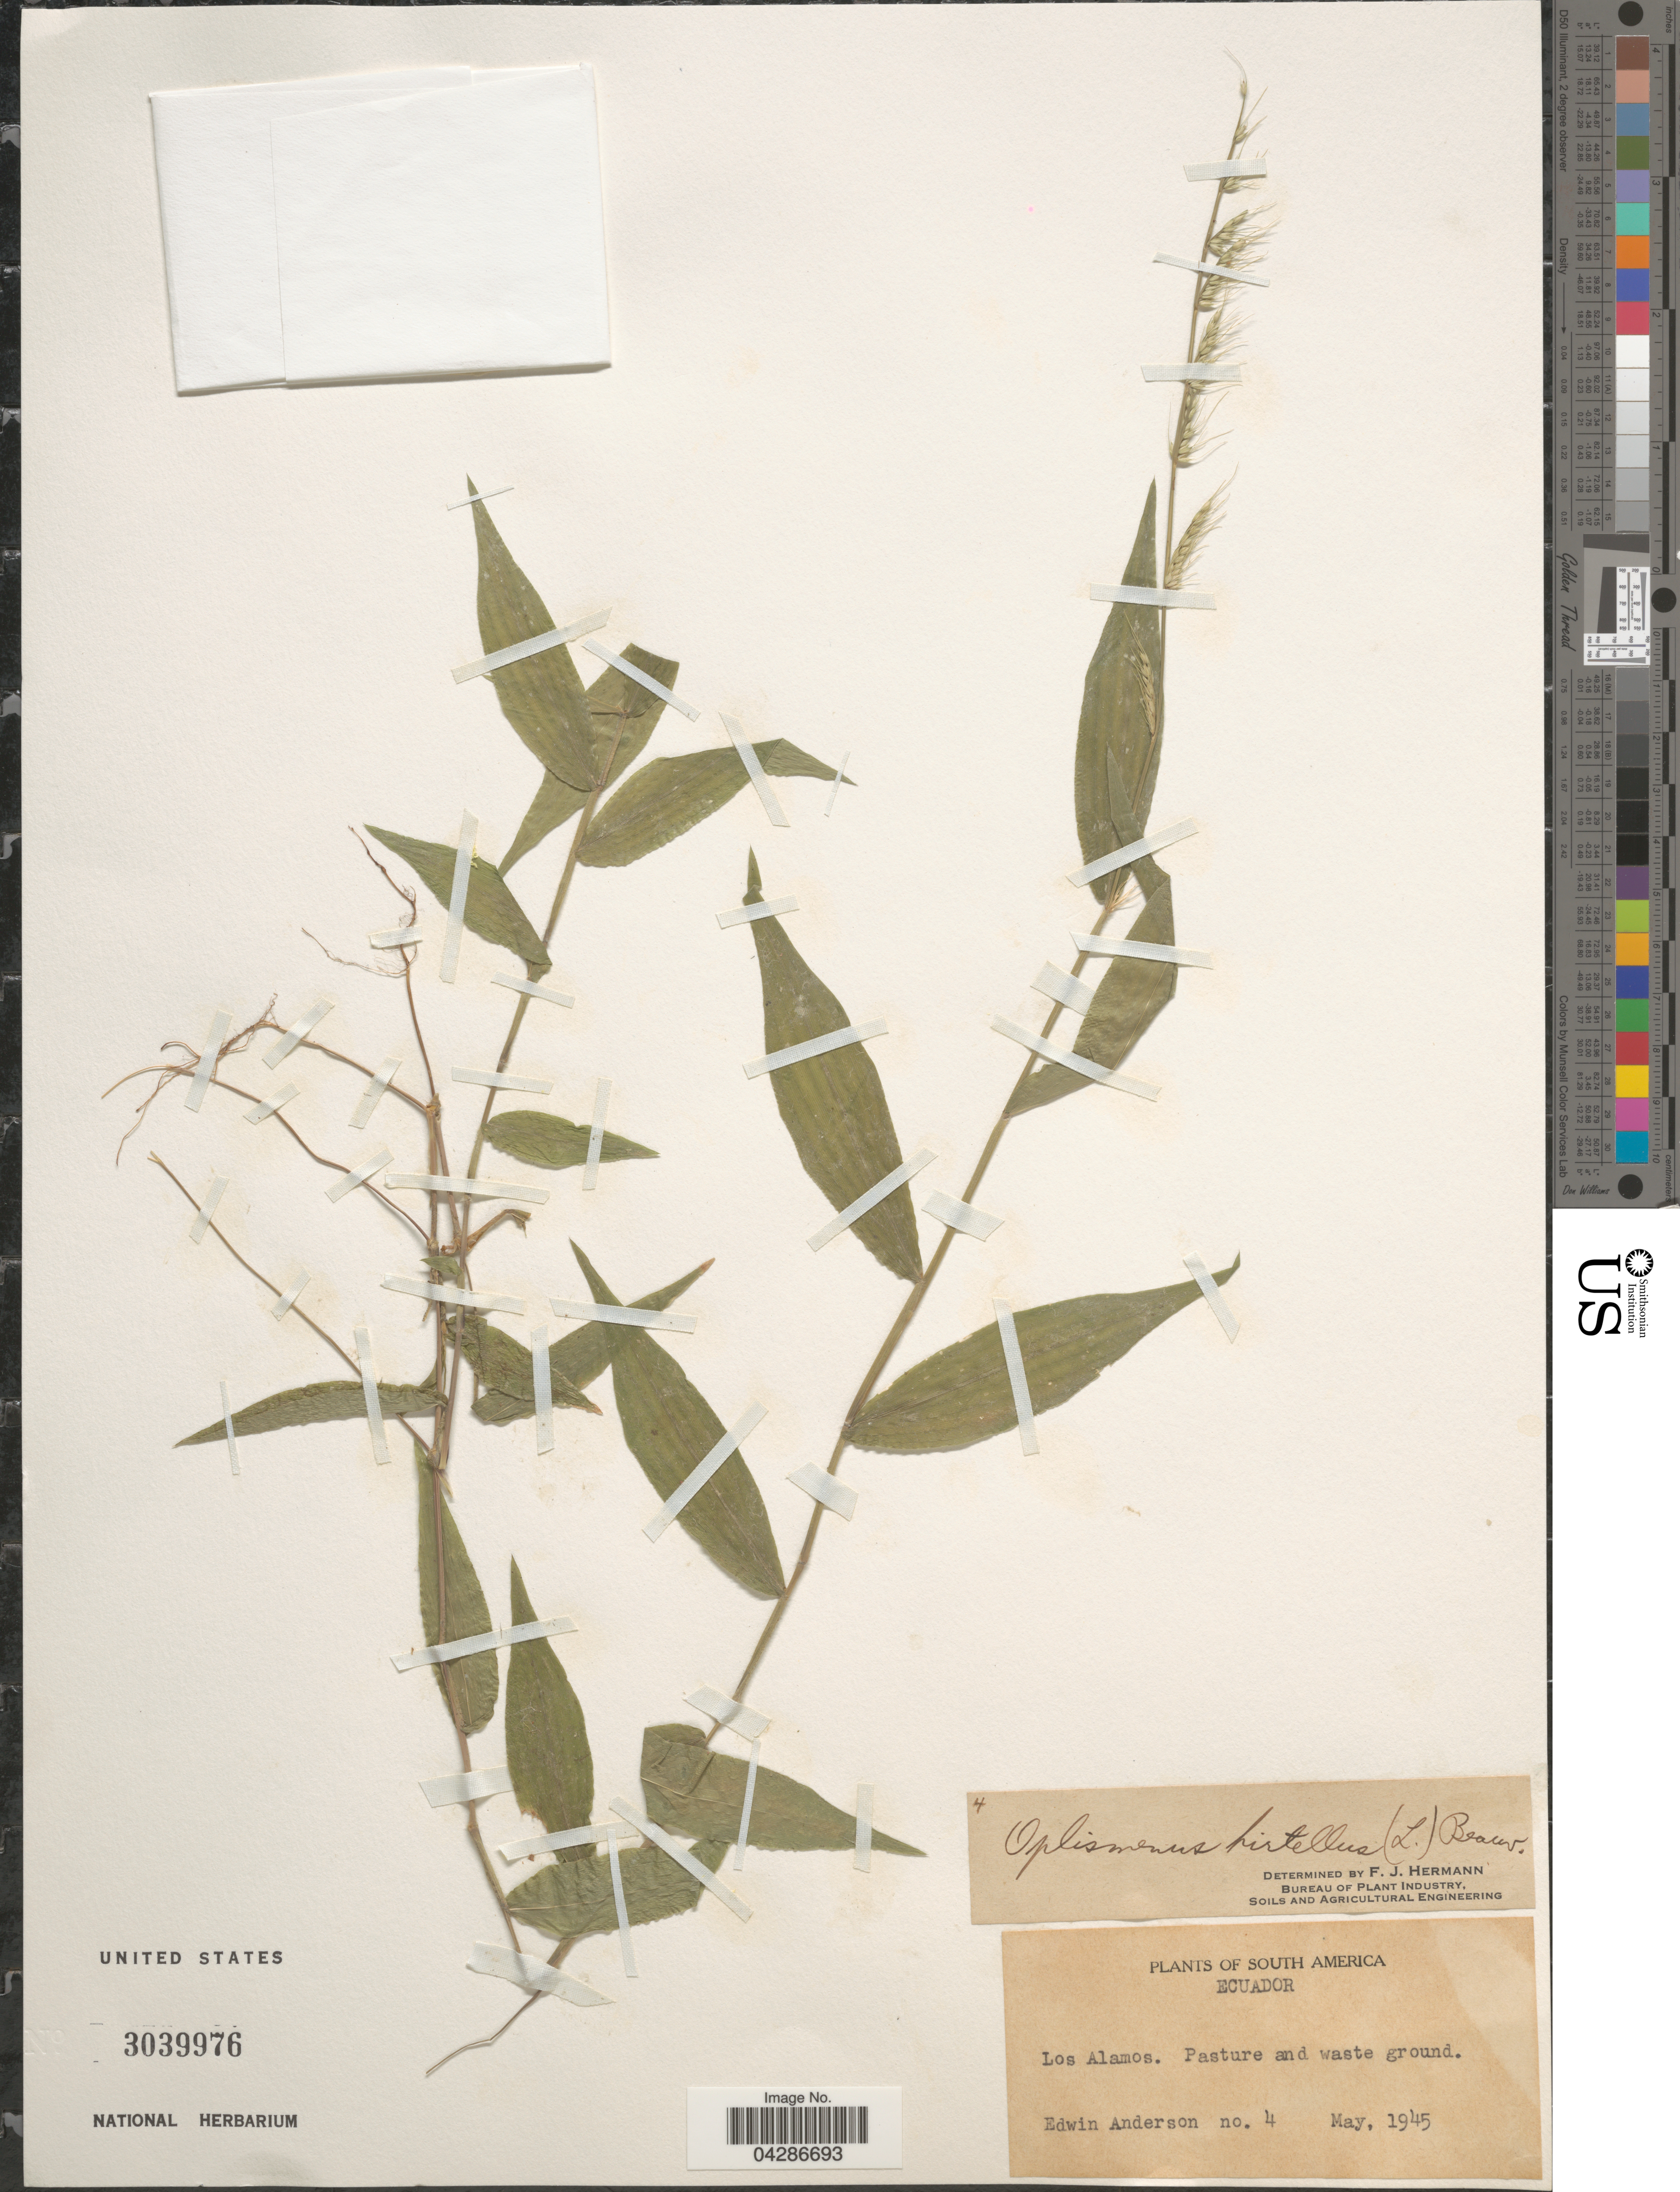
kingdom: Plantae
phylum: Tracheophyta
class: Liliopsida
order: Poales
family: Poaceae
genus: Oplismenus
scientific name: Oplismenus hirtellus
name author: (L.) P. Beauv.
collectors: E. Anderson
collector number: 4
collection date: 1945-05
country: Ecuador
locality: Los Alamos.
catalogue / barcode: US 3039976